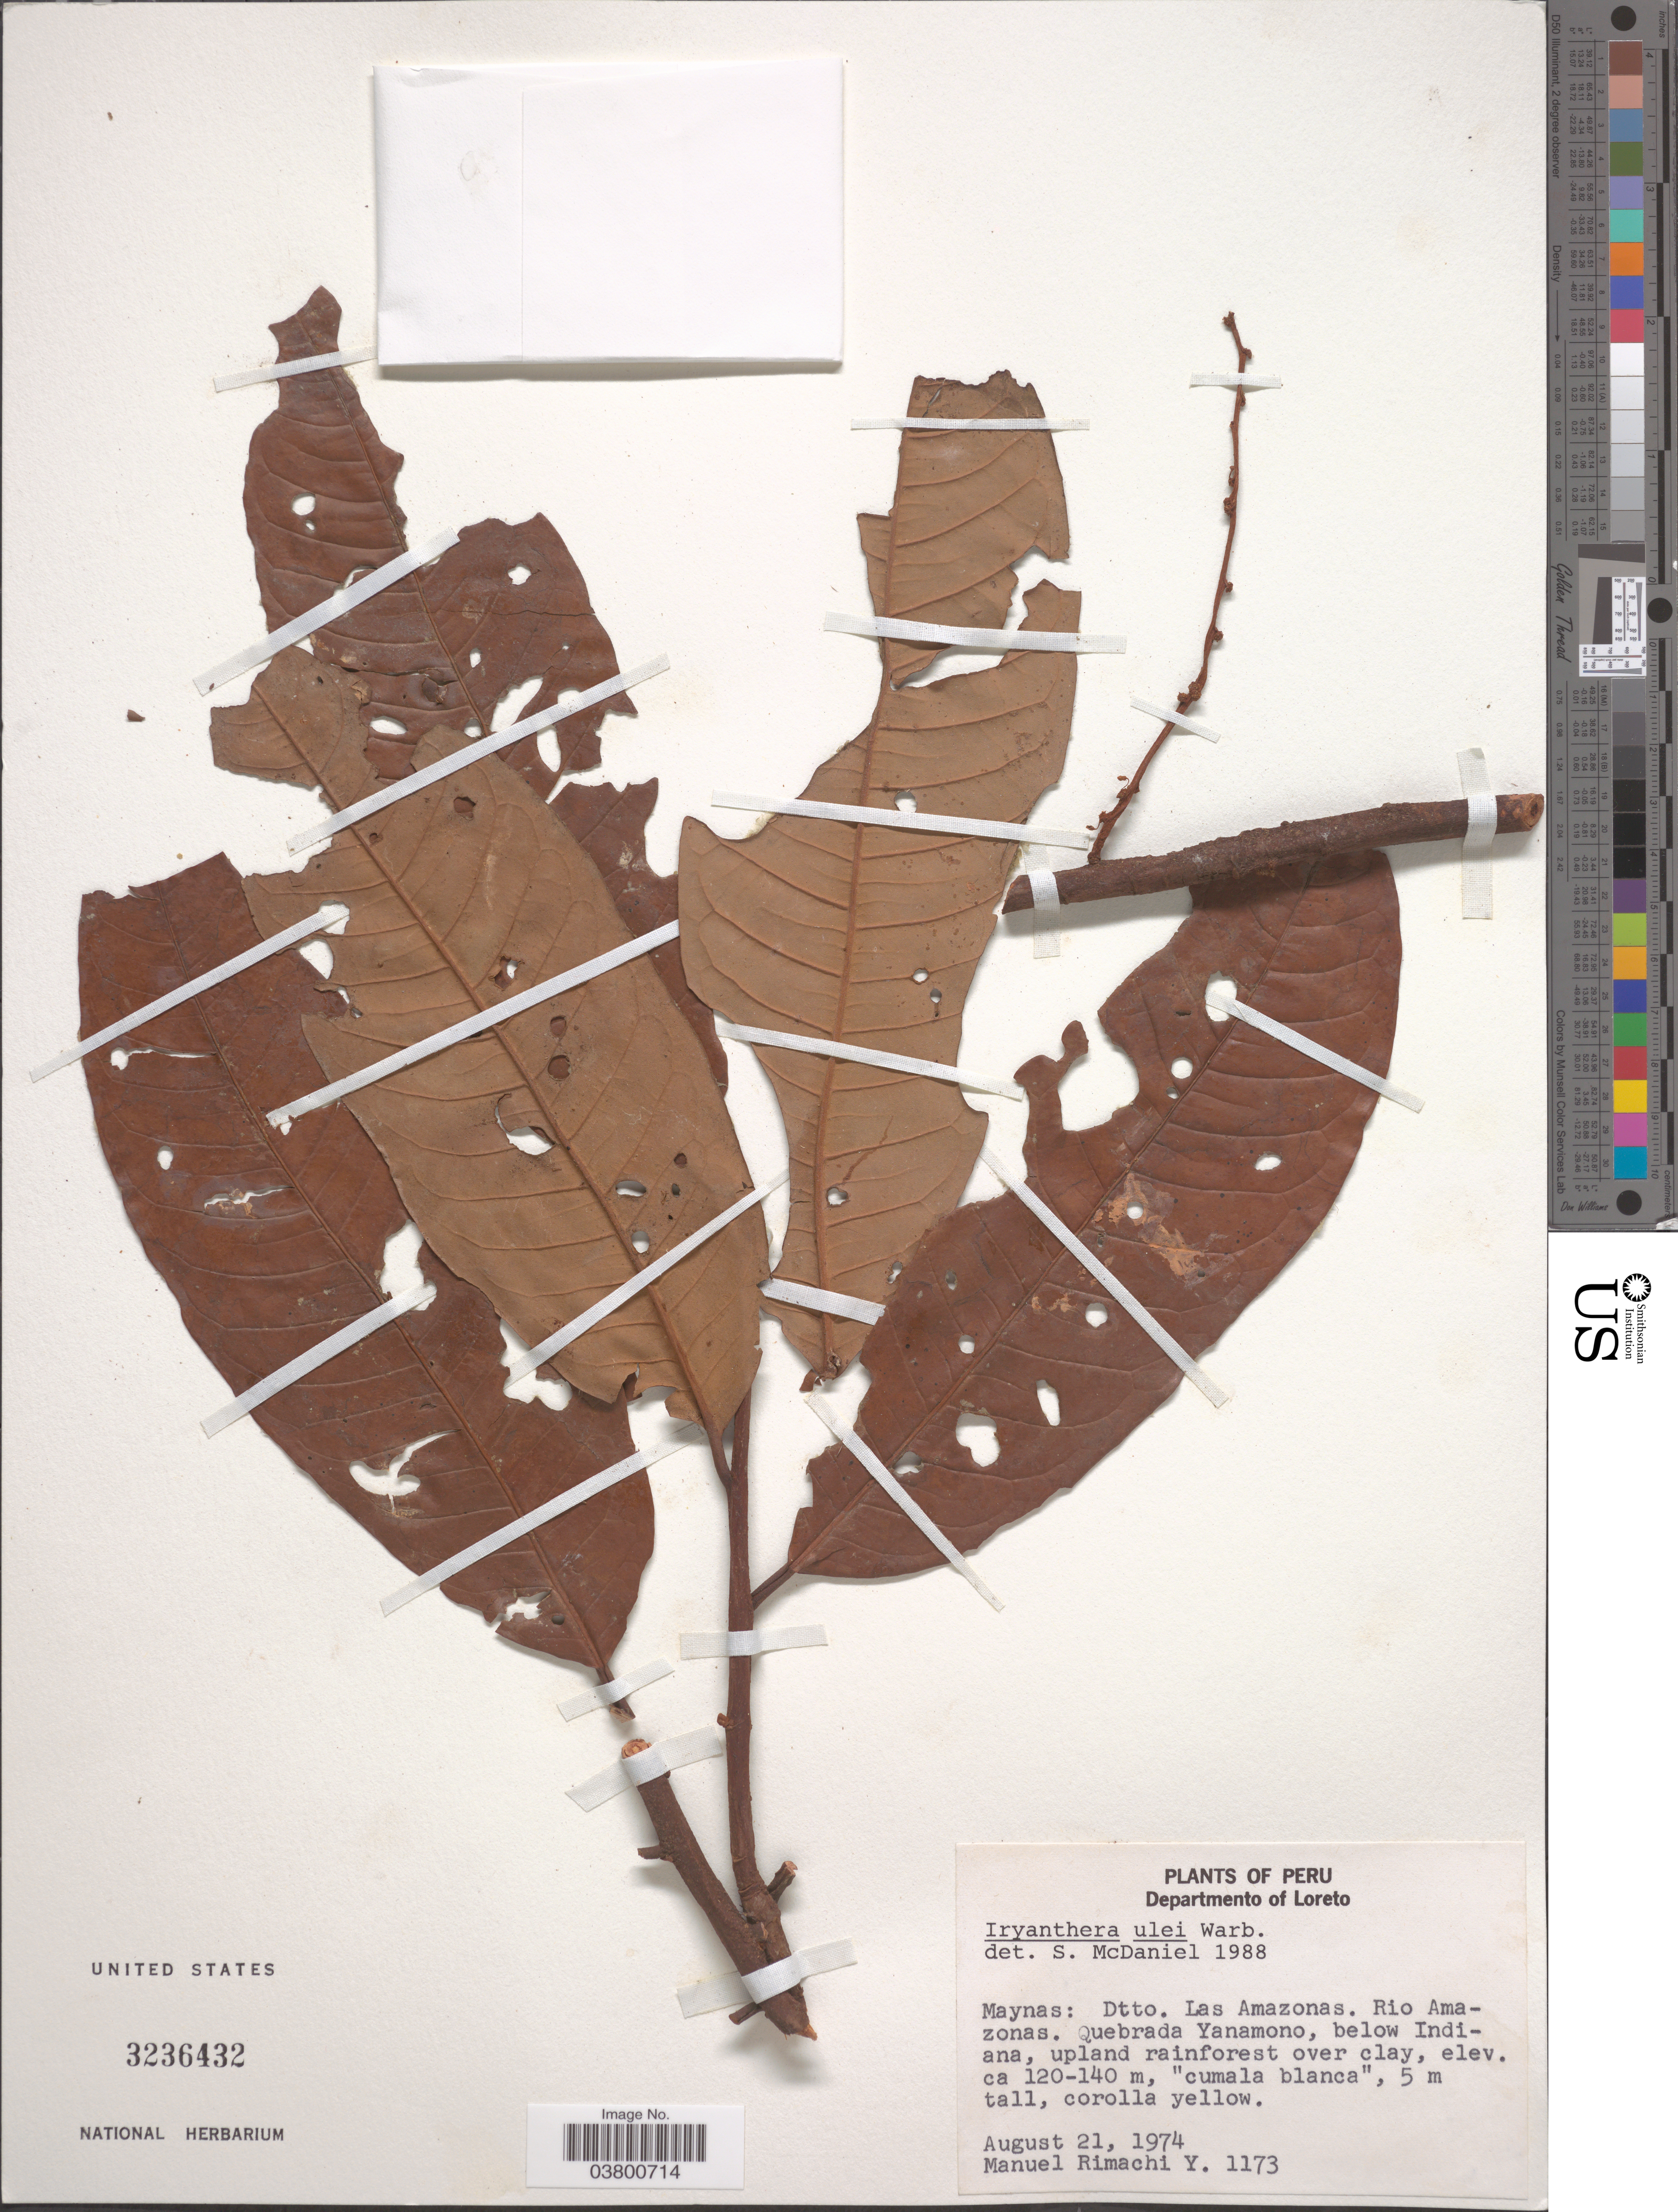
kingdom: Plantae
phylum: Tracheophyta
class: Magnoliopsida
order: Magnoliales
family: Myristicaceae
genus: Iryanthera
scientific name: Iryanthera ulei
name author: Warb.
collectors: M. Rimachi Y.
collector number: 1173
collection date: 1974-08-21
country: Peru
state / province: Loreto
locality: Departamento of Loreto. Maynas: Dtto. Las Amazonas. Rio Amazonas. Quebrada Yanamono, below Indiana, upland rainforest over clay.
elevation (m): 120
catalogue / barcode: US 3236432